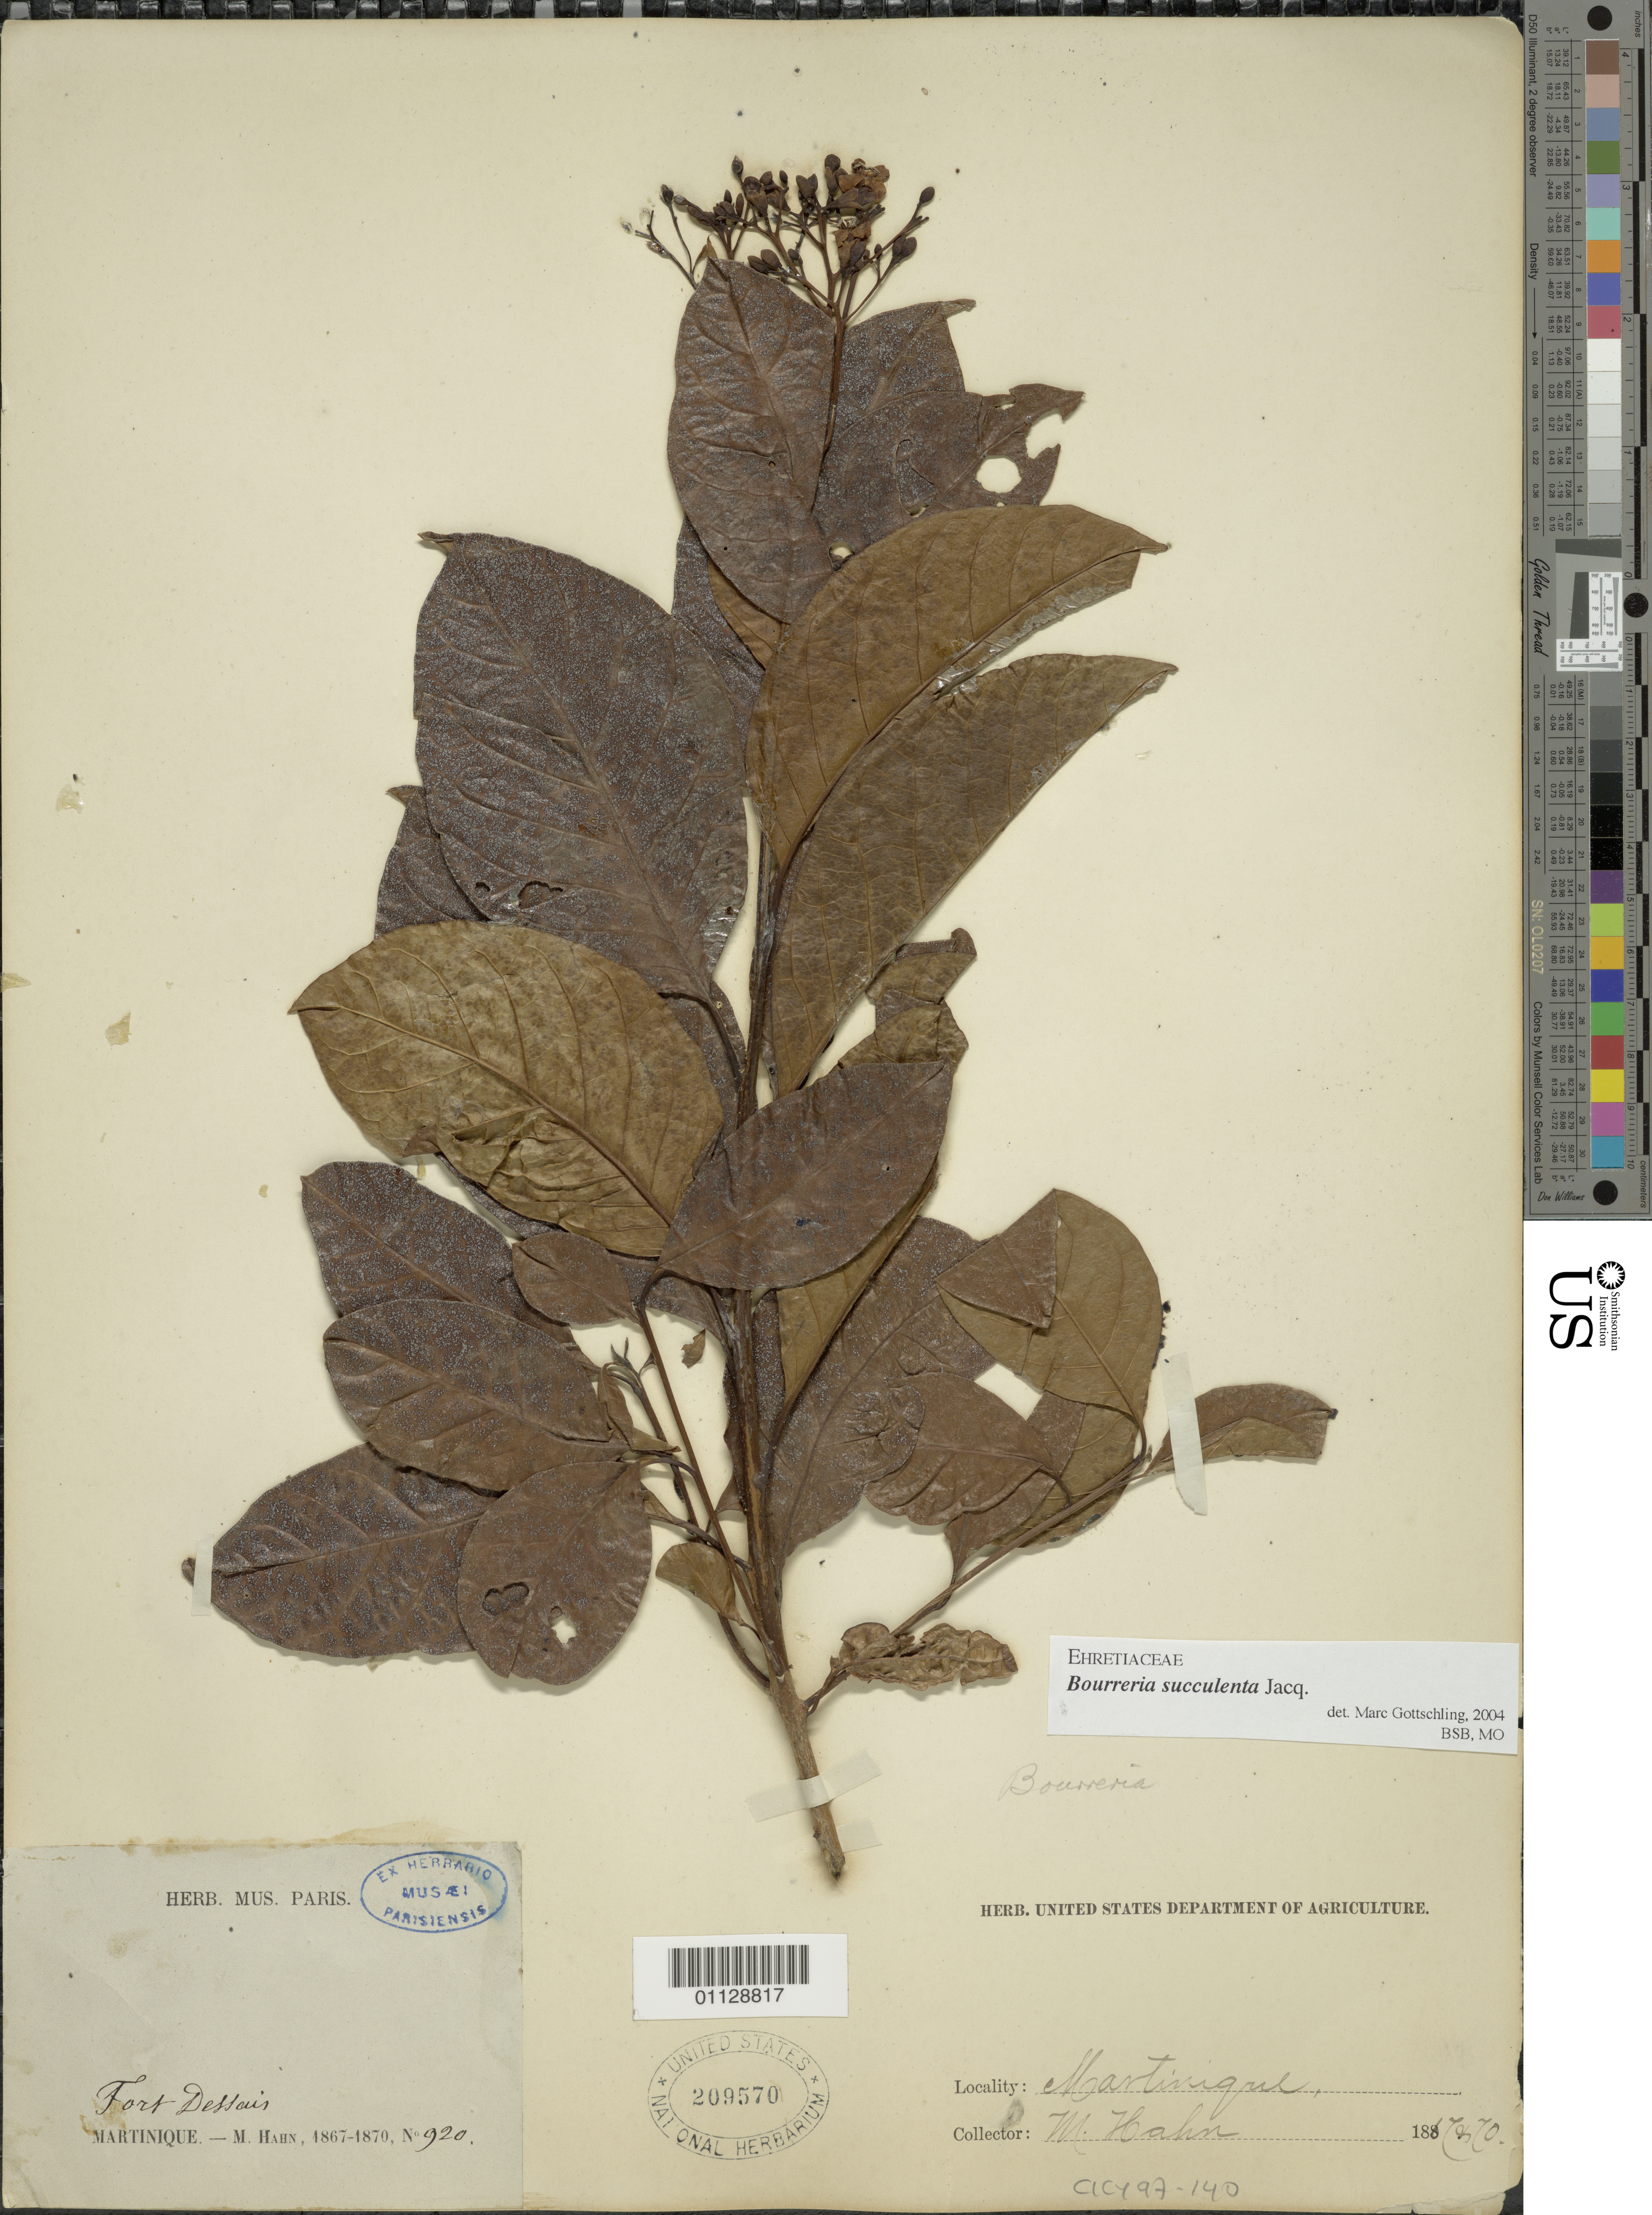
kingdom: Plantae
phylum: Tracheophyta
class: Magnoliopsida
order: Boraginales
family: Ehretiaceae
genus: Bourreria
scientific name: Bourreria succulenta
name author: Jacq.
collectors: M. Hahn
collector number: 920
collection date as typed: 1867 to -- --- 1870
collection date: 1867/1870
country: Martinique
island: Martinique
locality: Fort Dessair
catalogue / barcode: US 209570